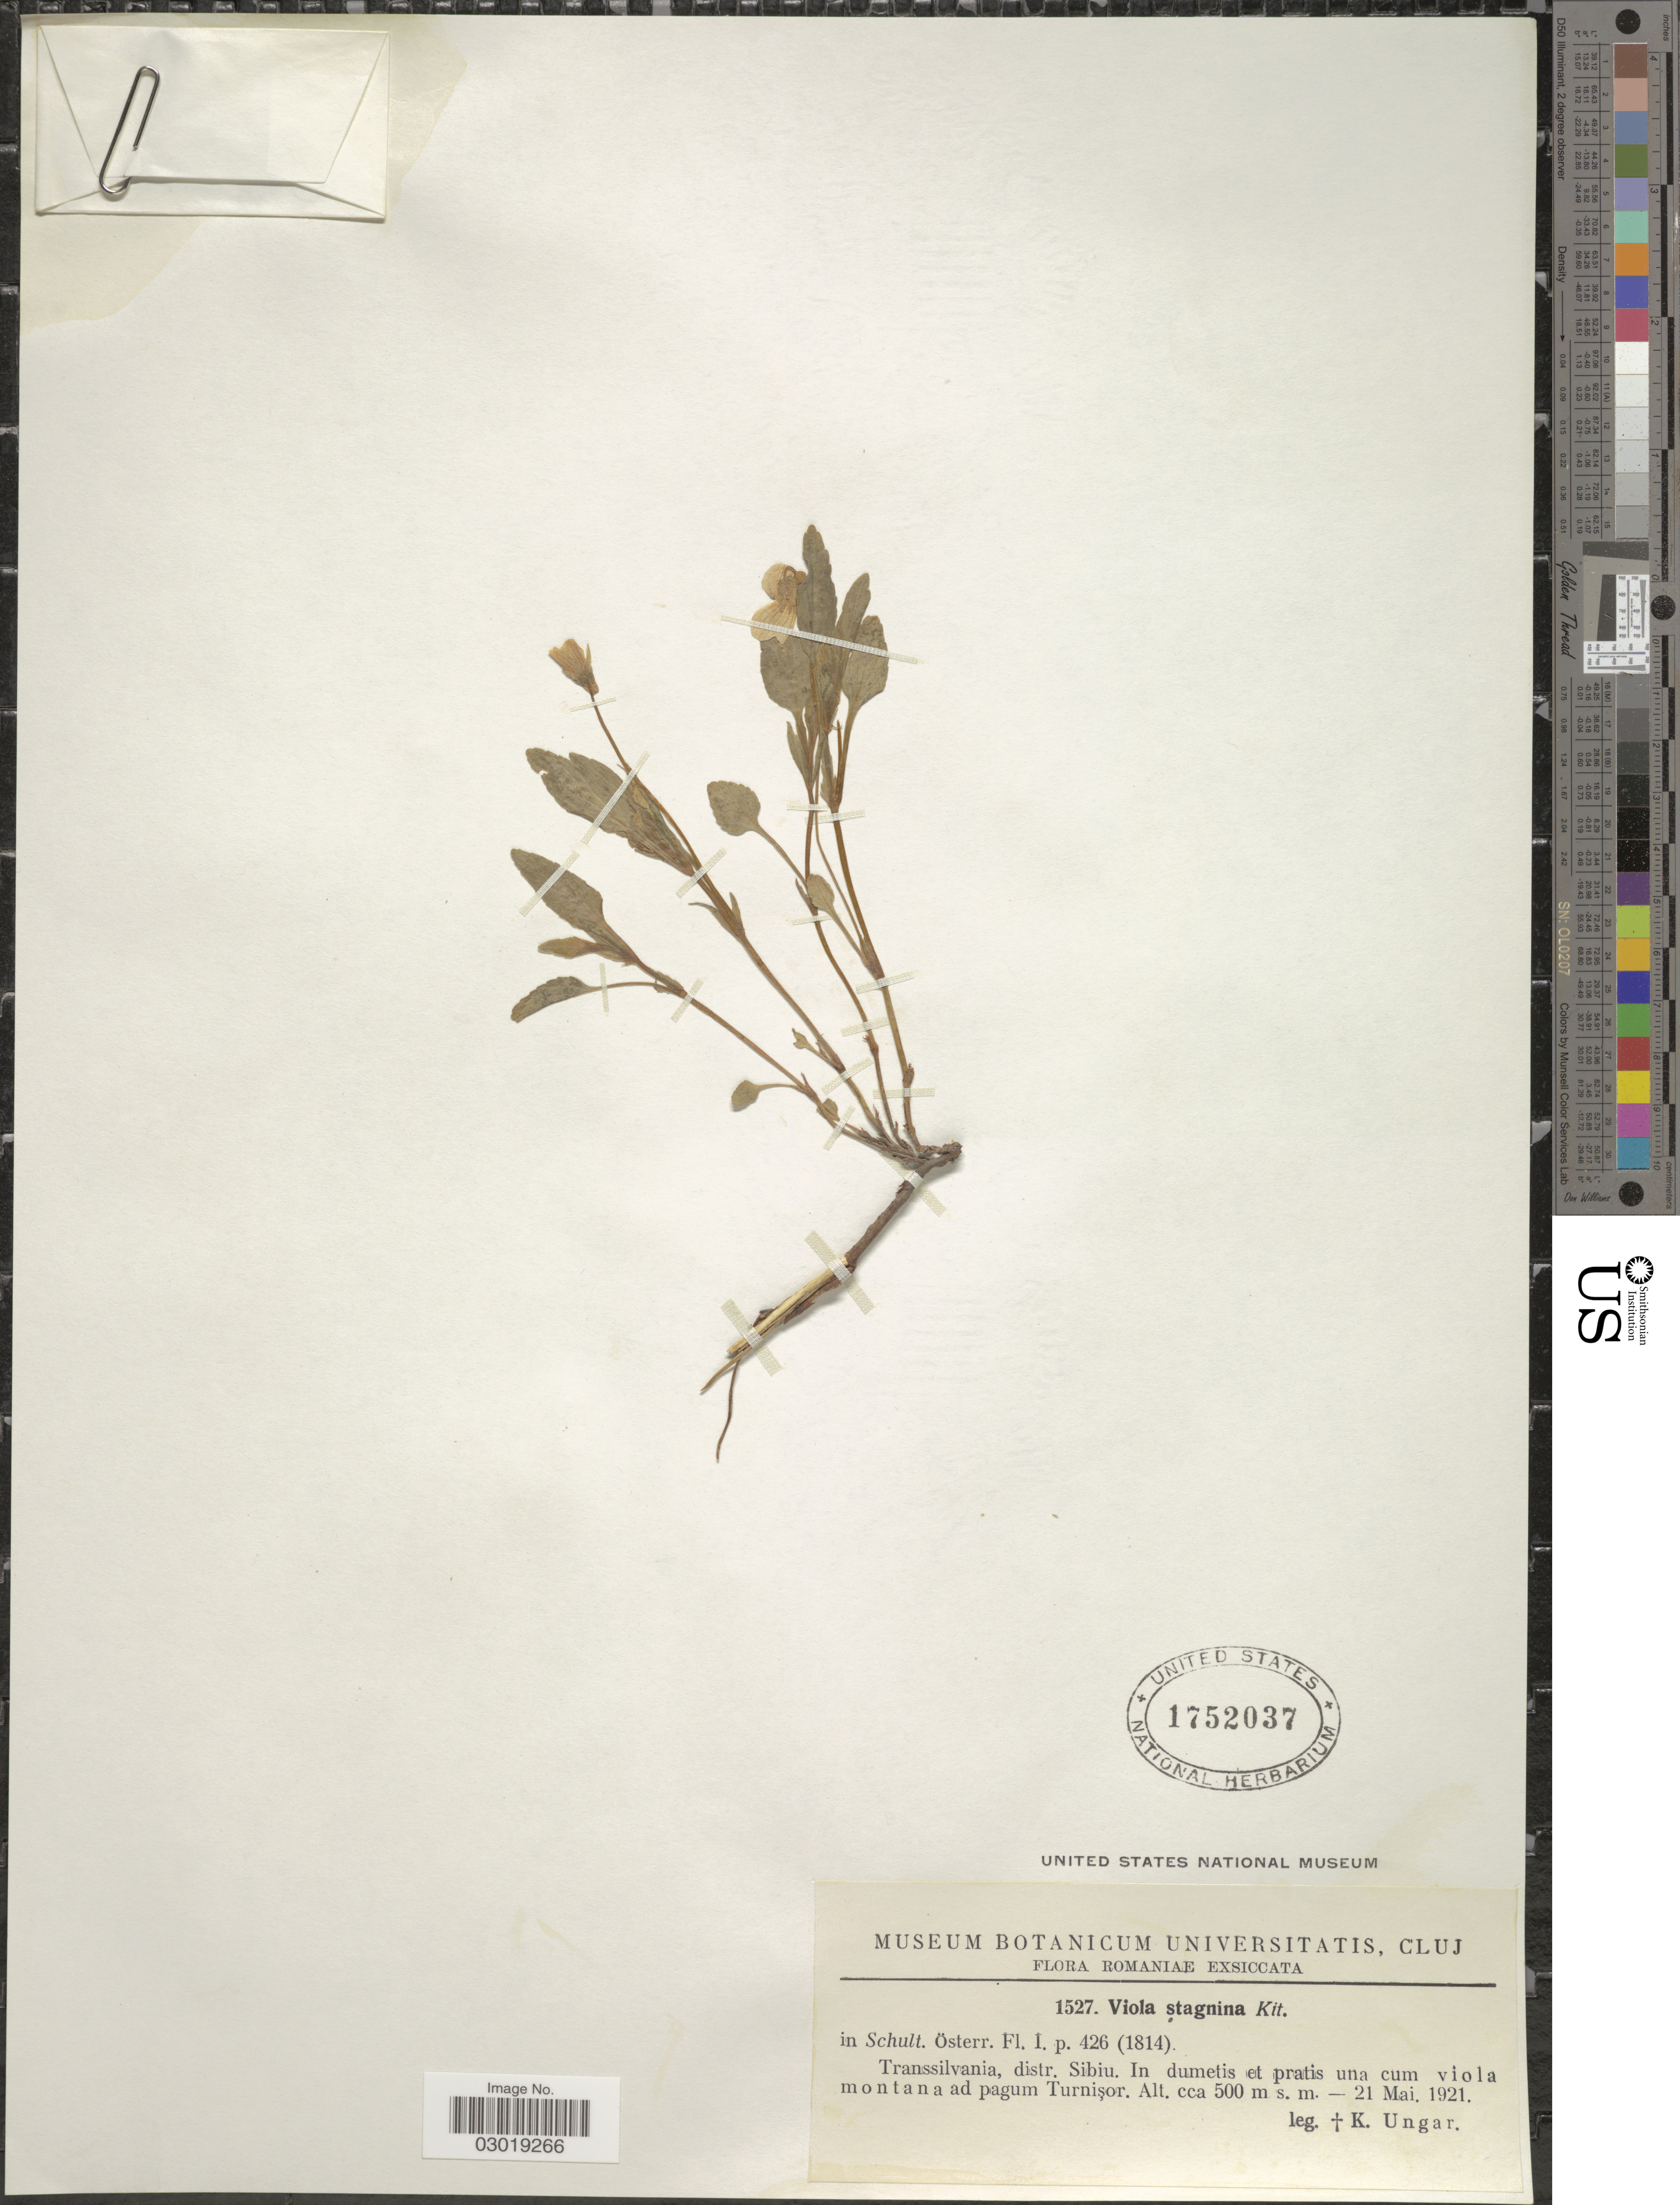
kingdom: Plantae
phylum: Tracheophyta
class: Magnoliopsida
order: Malpighiales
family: Violaceae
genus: Viola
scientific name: Viola stagnina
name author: Kit.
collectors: K. Ungar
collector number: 1527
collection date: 1921-05-21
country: Romania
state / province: Sibiu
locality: Transsilvania, distr. Sibiu. In dumetis et pratis una cum viola montana ad pagum Turnisor.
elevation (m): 500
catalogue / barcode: US 1752037